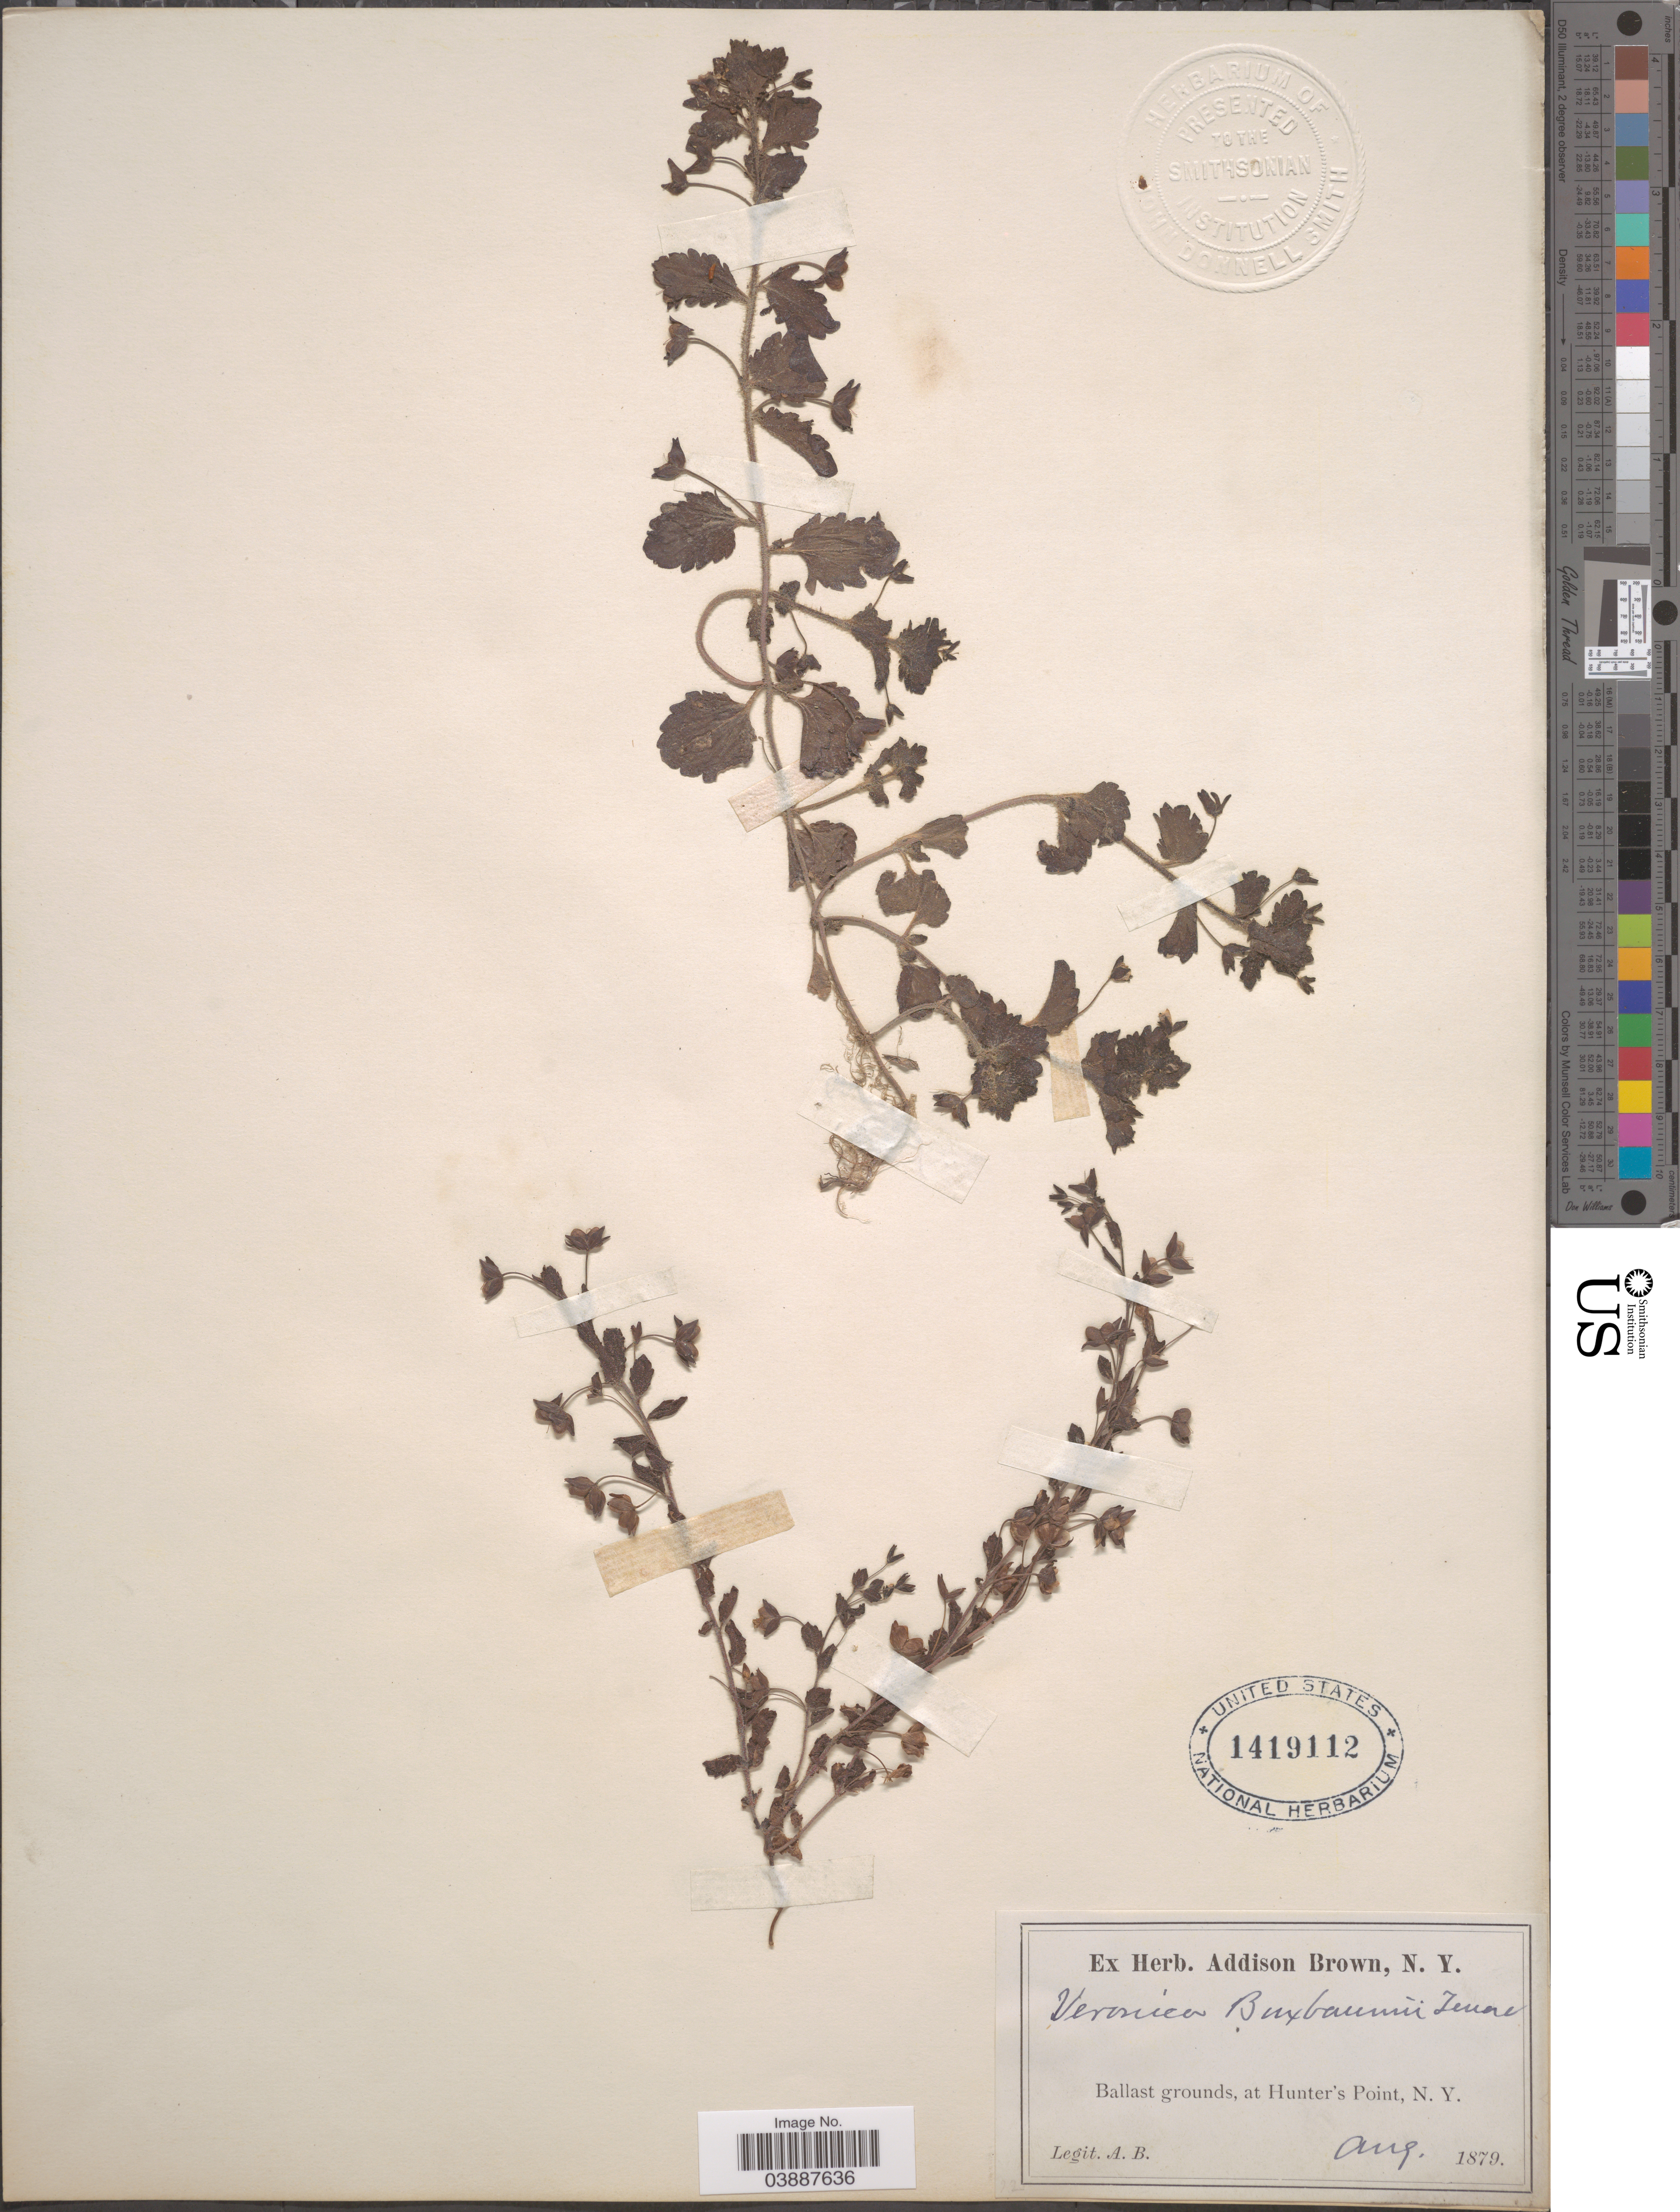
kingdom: Plantae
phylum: Tracheophyta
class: Magnoliopsida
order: Lamiales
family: Plantaginaceae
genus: Veronica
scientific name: Veronica persica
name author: Poir.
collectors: A. Brown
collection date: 1879-08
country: United States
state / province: New York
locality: Ballast grounds, at Hunter's Point.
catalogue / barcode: US 1419112